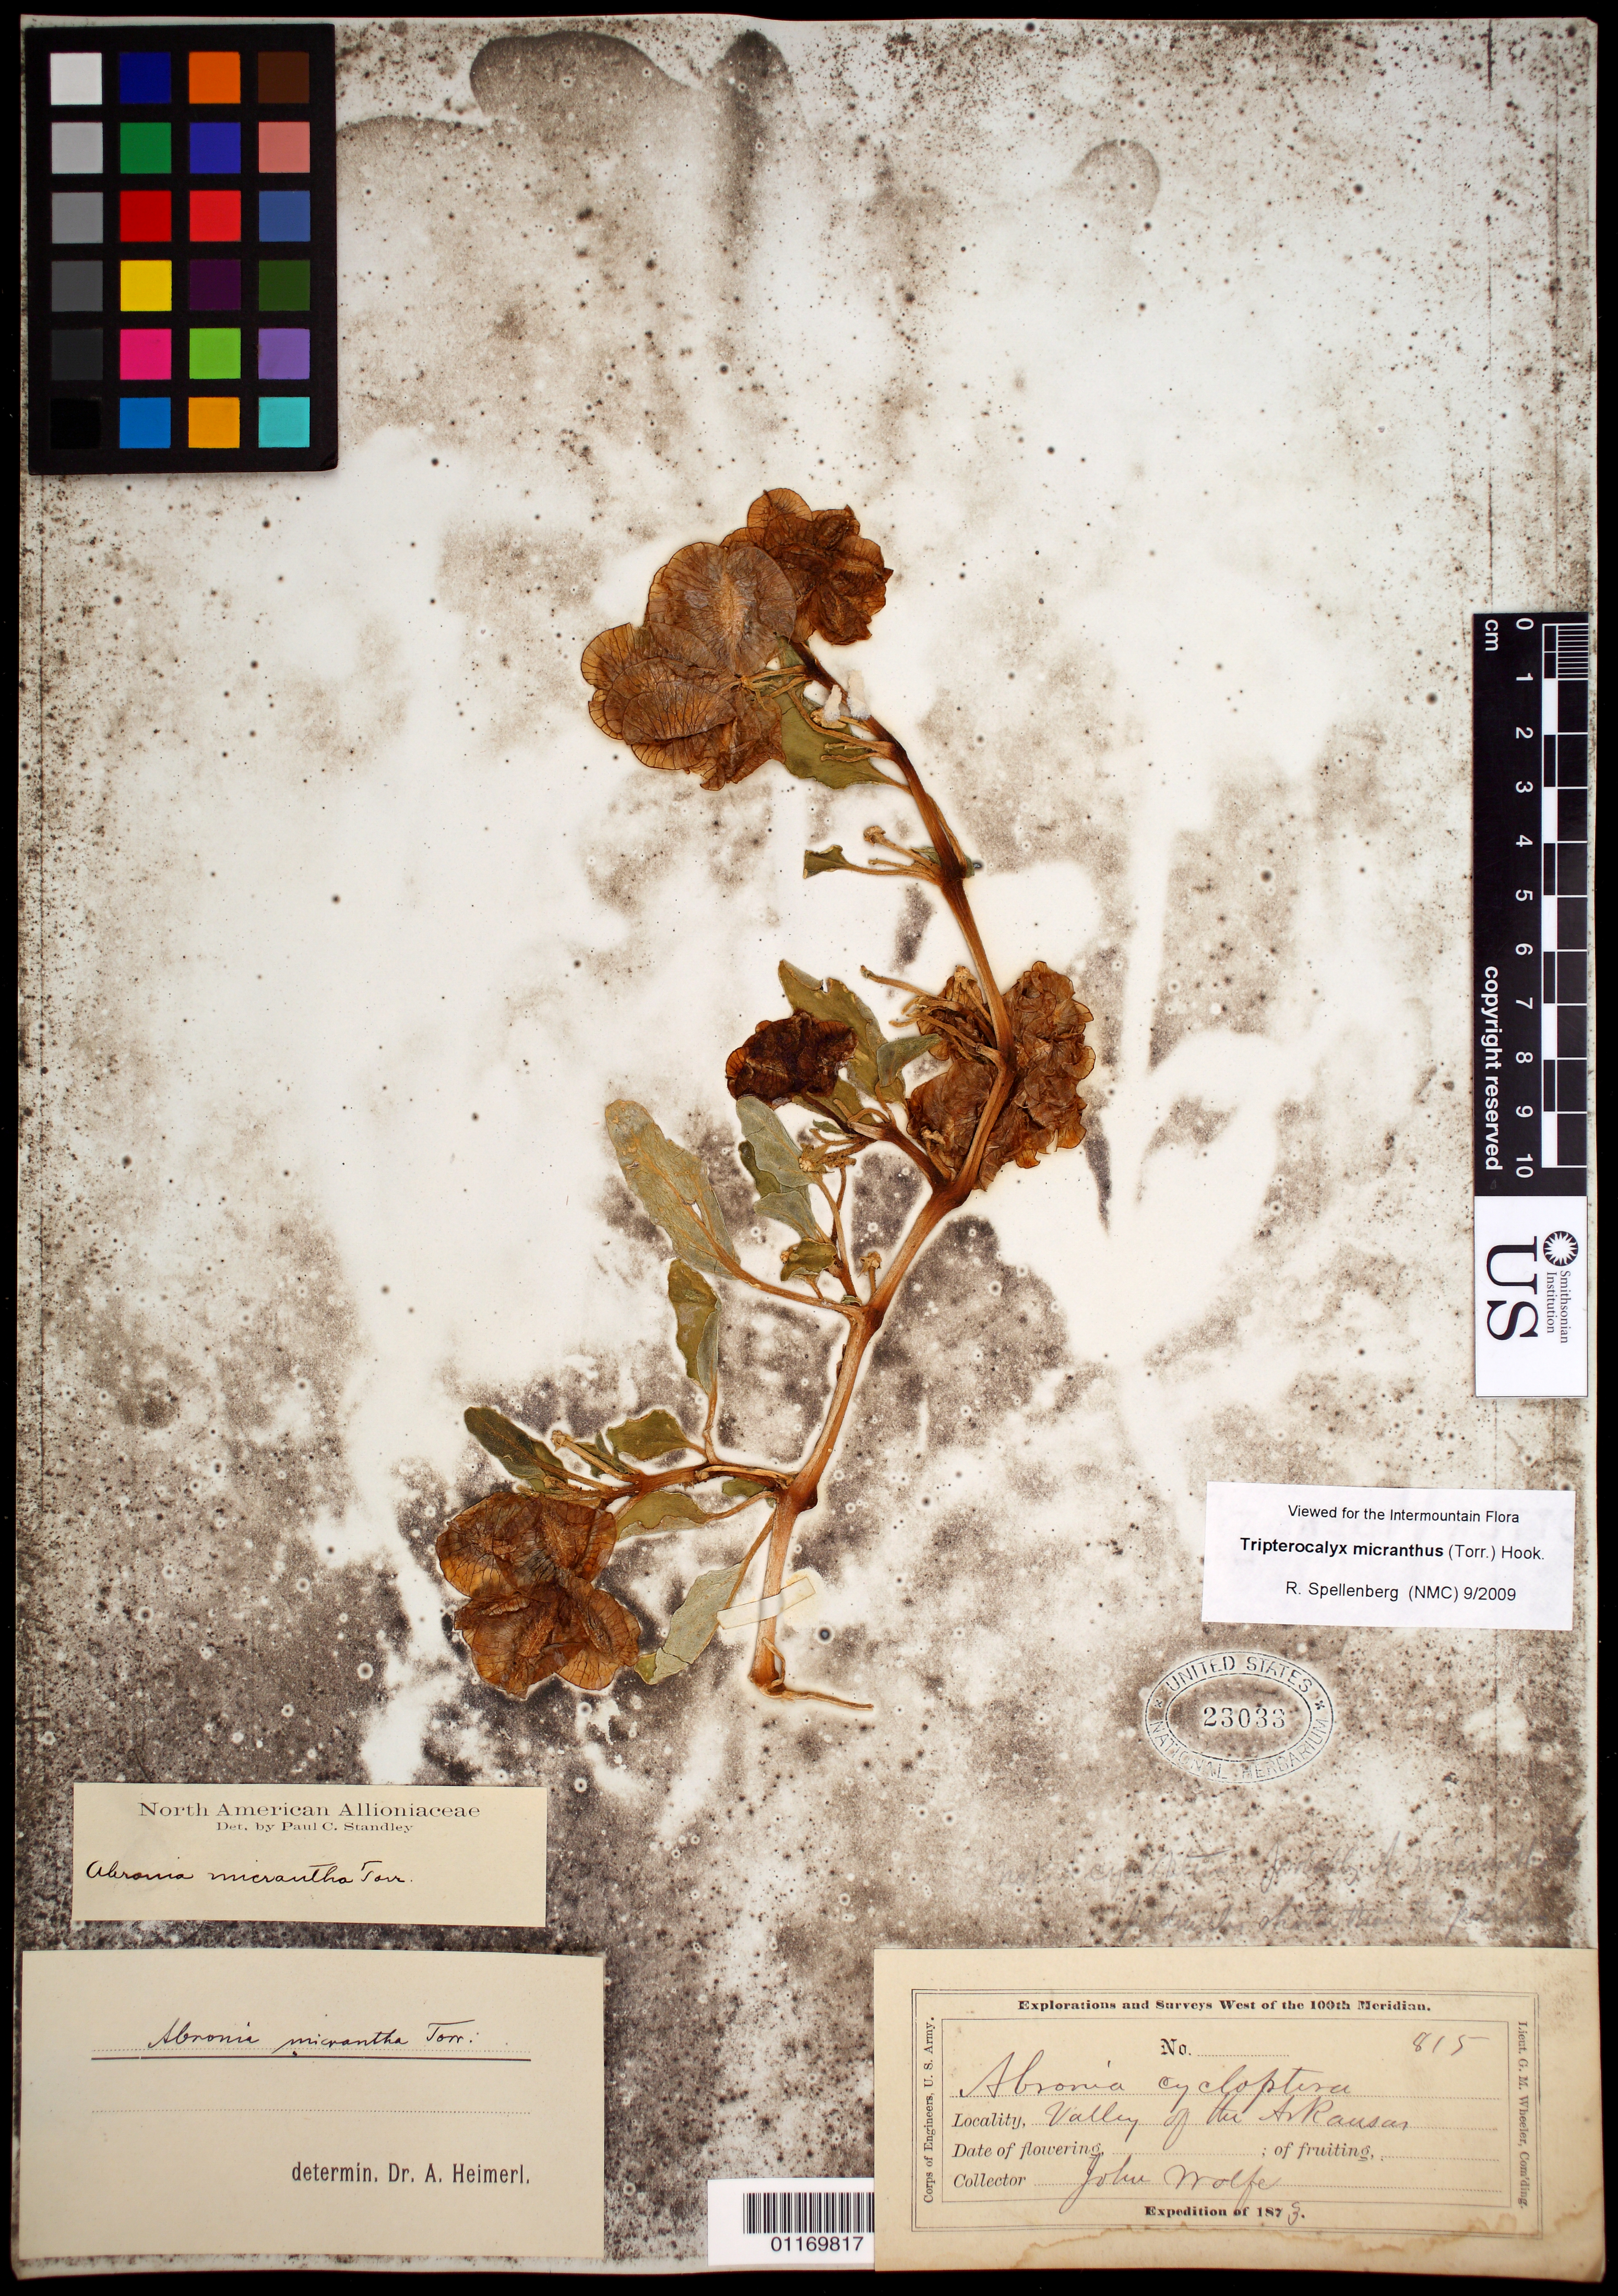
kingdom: Plantae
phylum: Tracheophyta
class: Magnoliopsida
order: Caryophyllales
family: Nyctaginaceae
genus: Tripterocalyx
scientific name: Tripterocalyx micranthus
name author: (Torr.) Hook.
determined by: Spellenberg, R.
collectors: J. Wolf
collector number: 815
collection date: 1873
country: United States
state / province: Colorado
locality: Valley of the Arkansas.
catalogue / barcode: US 23033